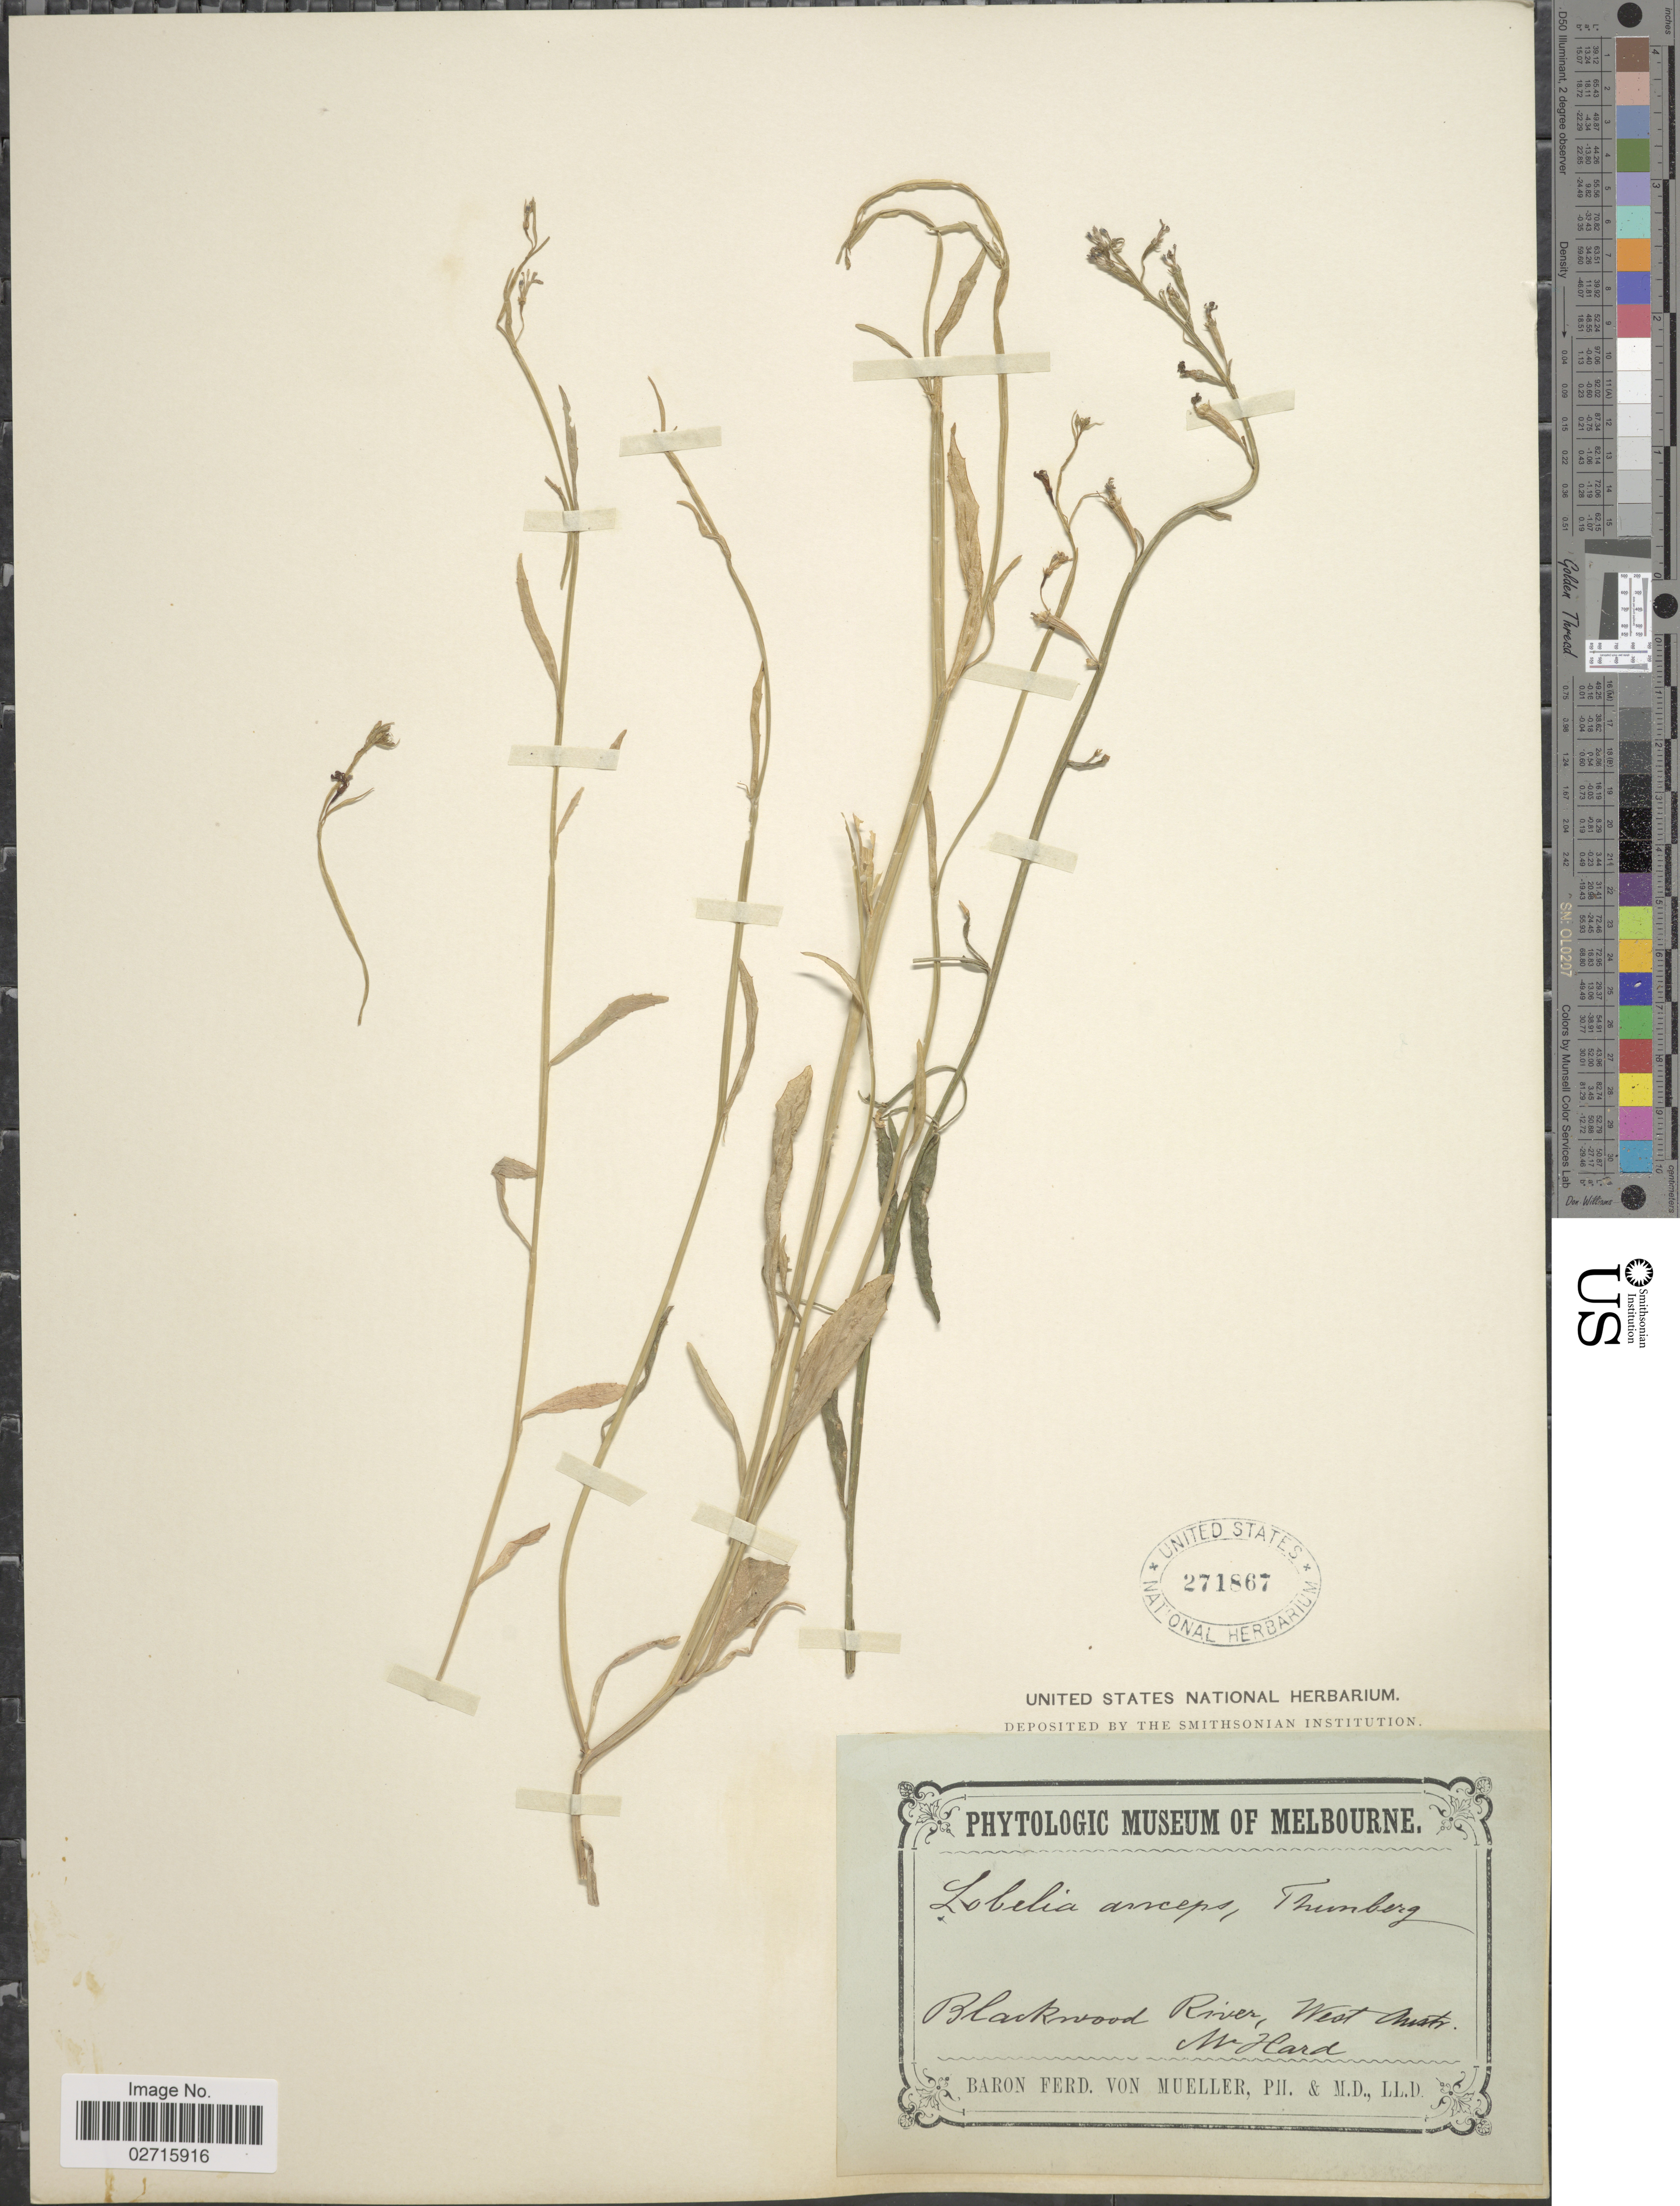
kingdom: Plantae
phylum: Tracheophyta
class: Magnoliopsida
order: Asterales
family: Campanulaceae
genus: Lobelia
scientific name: Lobelia anceps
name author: L. f.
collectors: W. Hard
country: Australia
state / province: Western Australia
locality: Blackwood River.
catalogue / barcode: US 271867